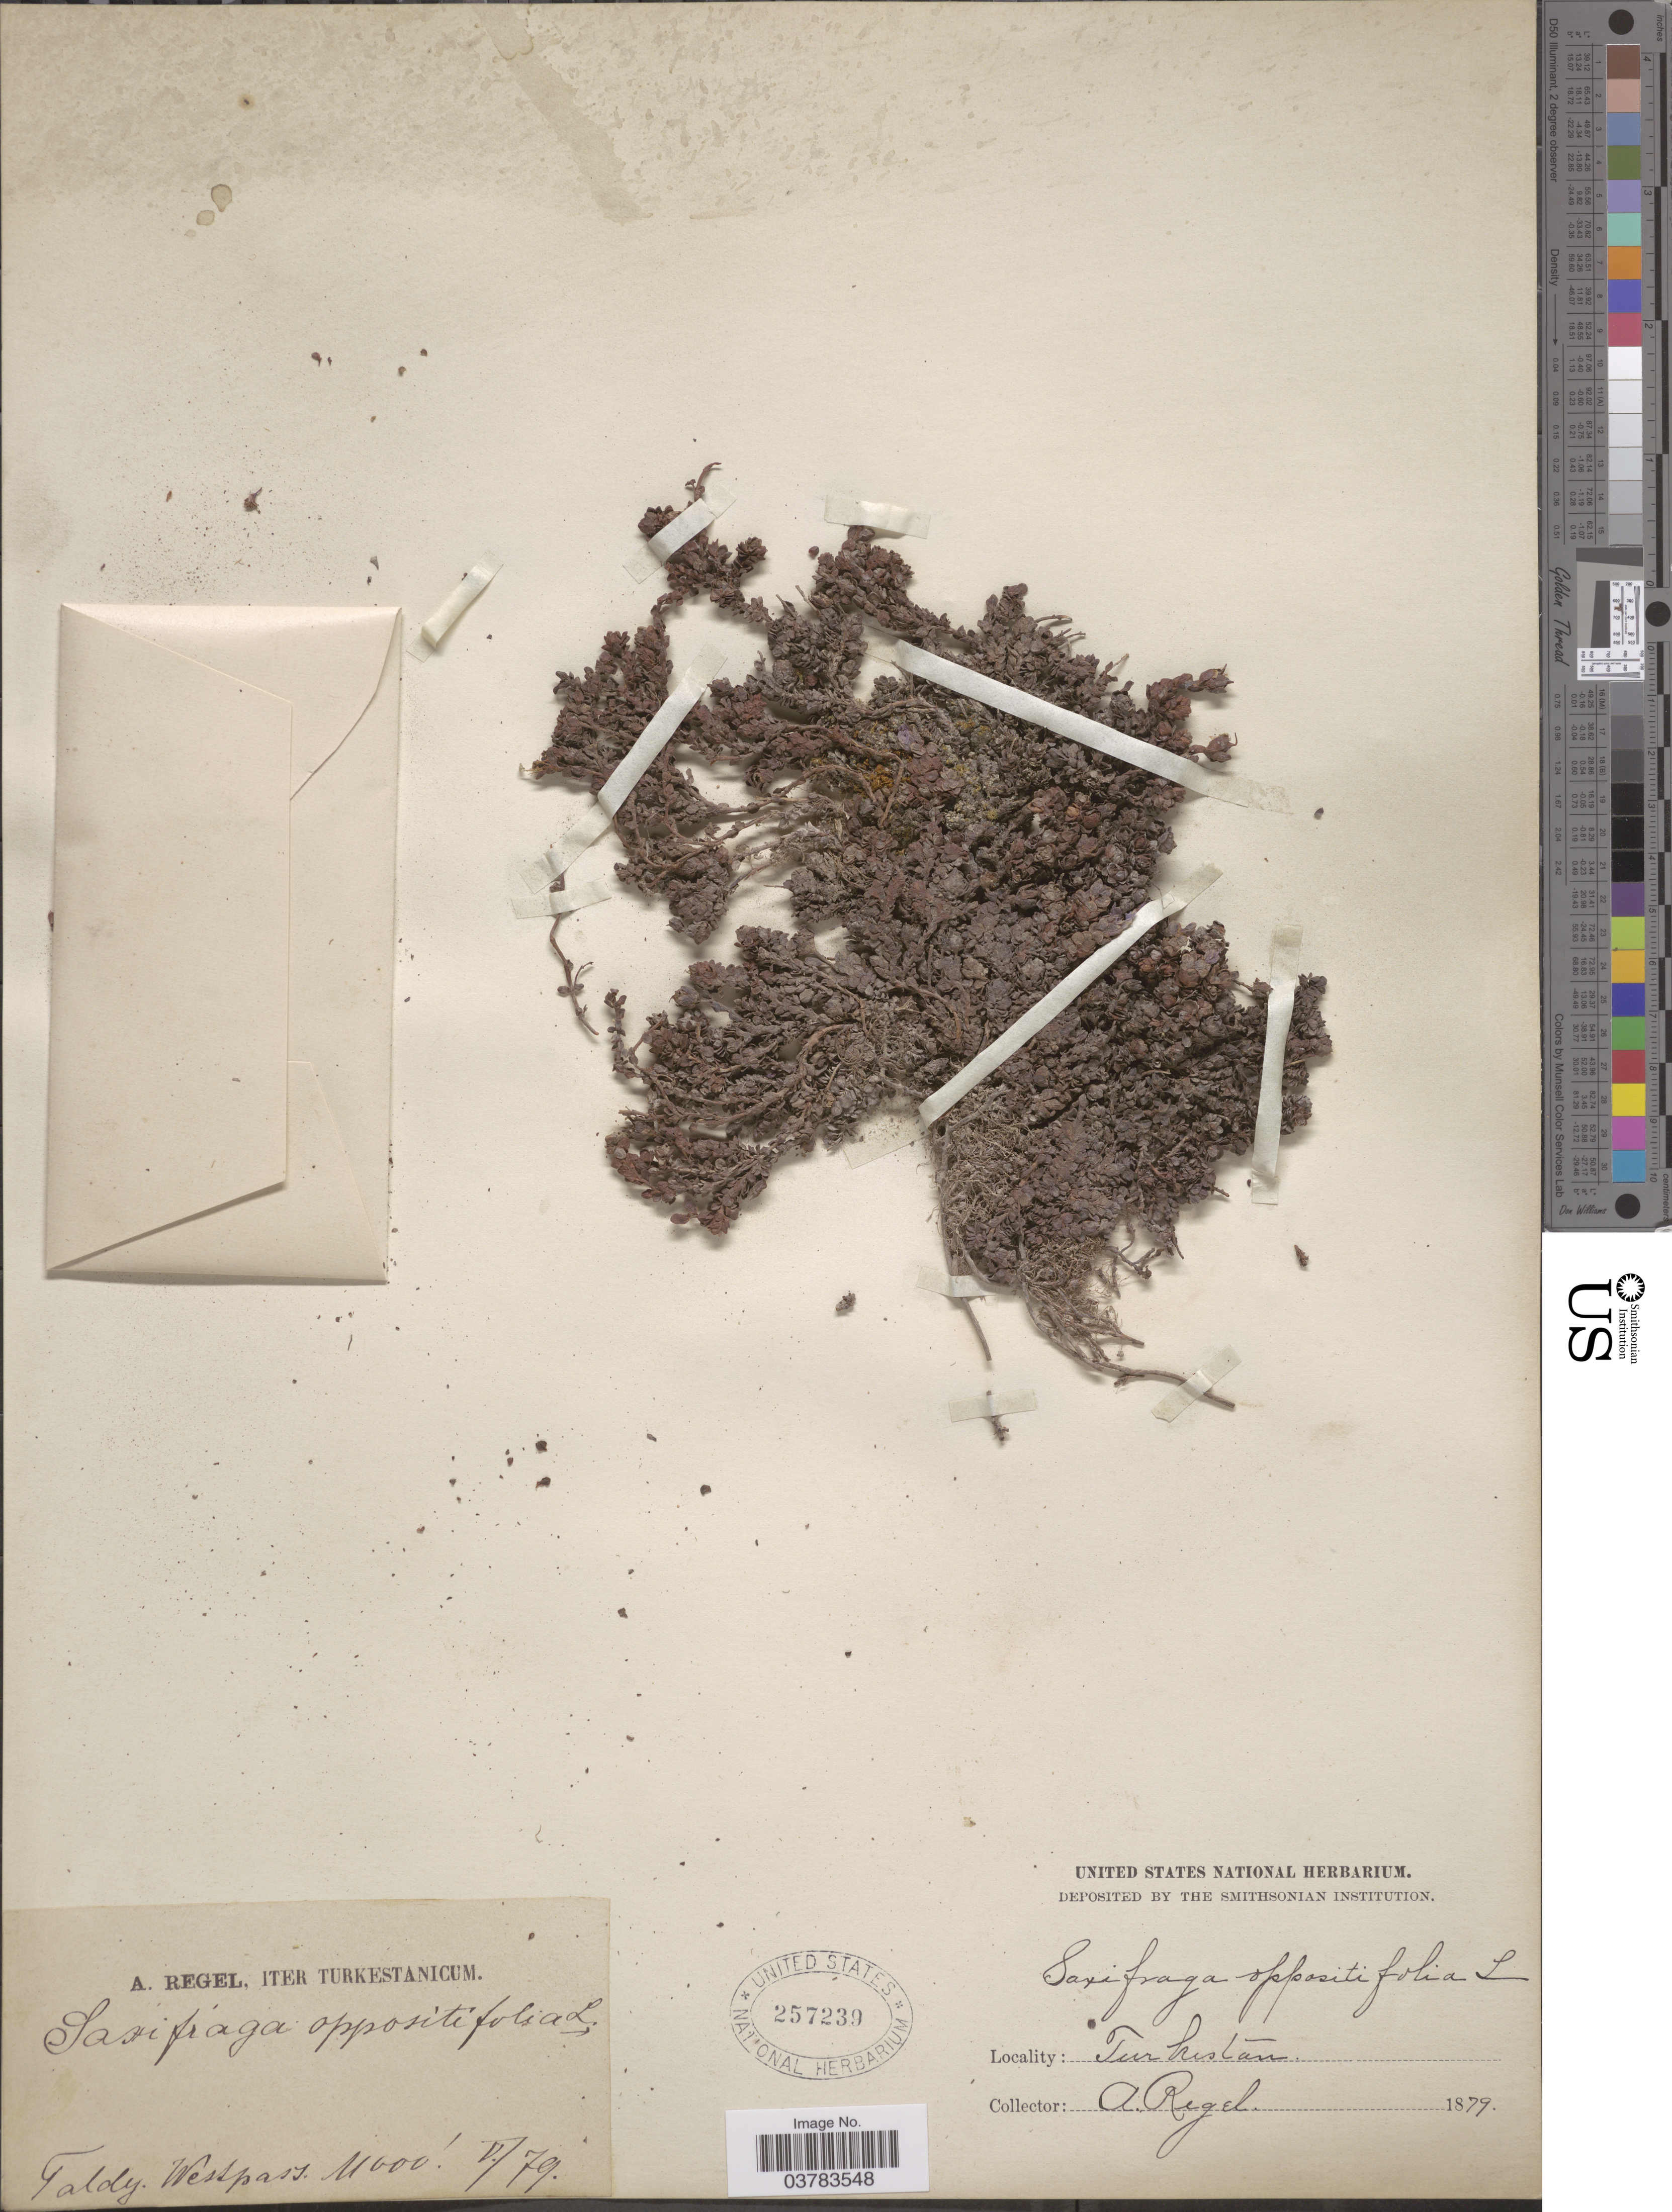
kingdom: Plantae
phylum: Tracheophyta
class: Magnoliopsida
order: Saxifragales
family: Saxifragaceae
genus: Saxifraga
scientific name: Saxifraga oppositifolia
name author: L.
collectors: A. Regel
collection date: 1879-05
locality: Iter Turkestanicum. Faldy Westpass. Turkistan.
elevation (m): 3353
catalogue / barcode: US 257239